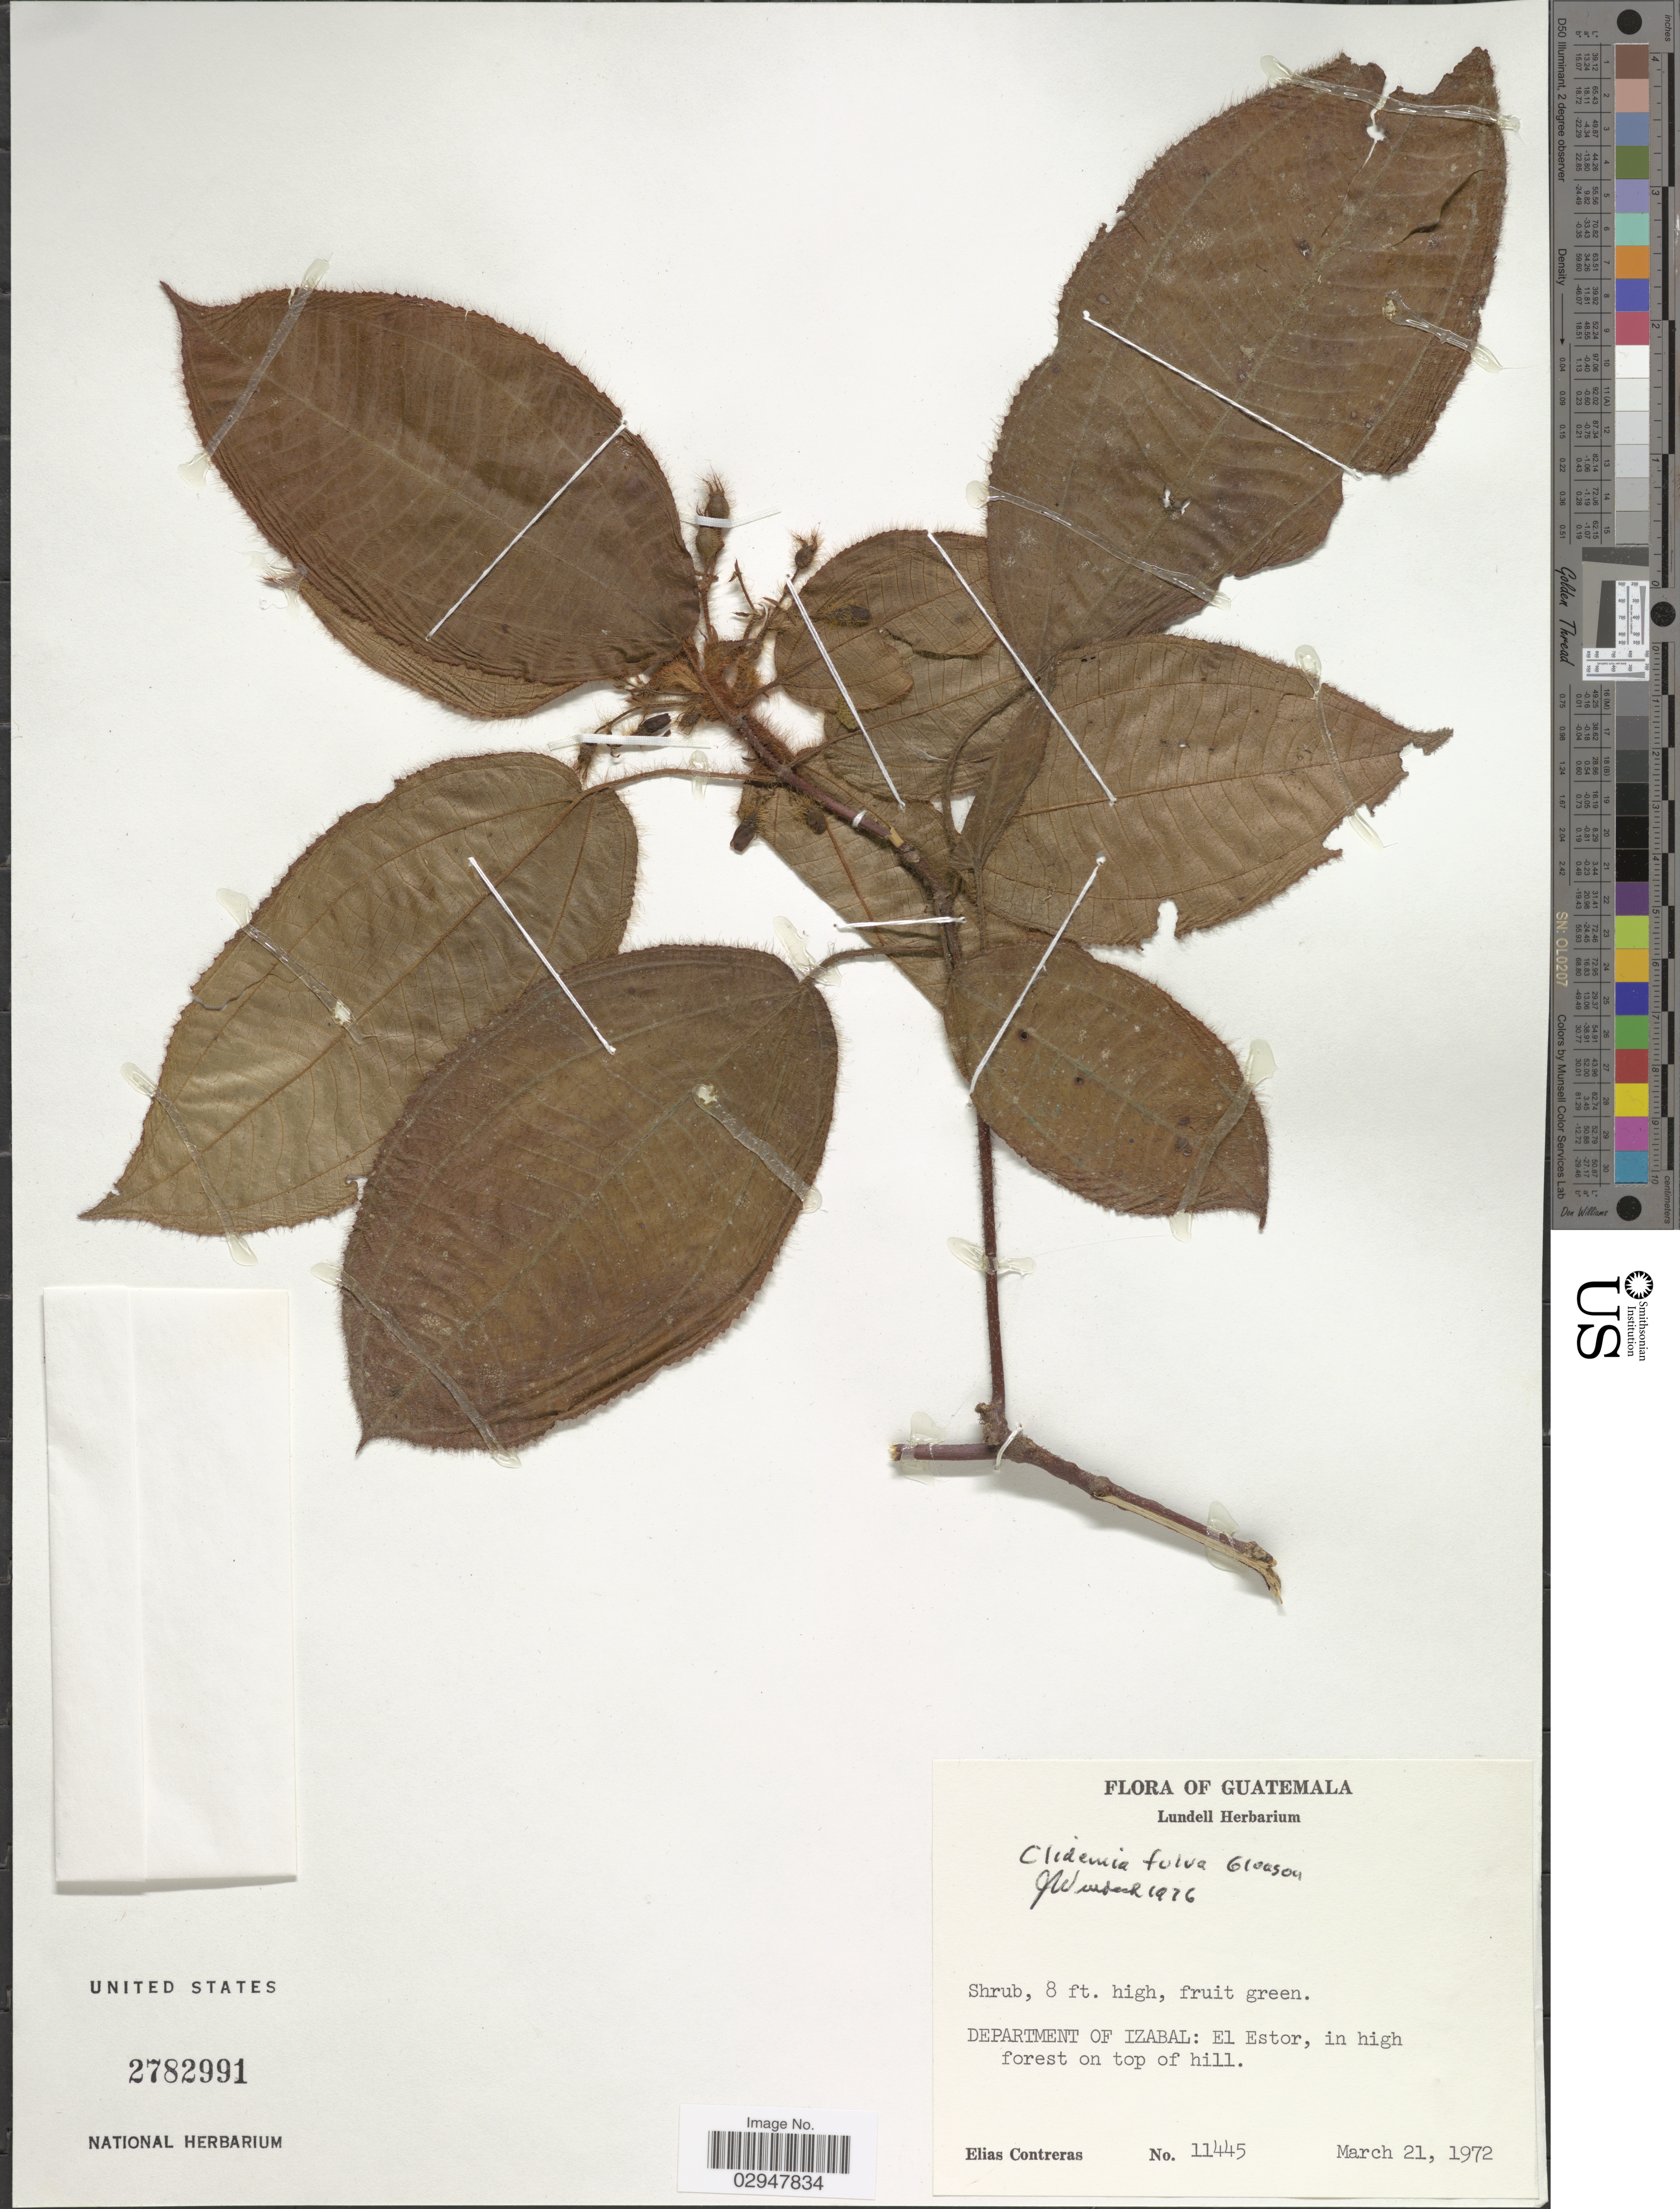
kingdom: Plantae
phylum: Tracheophyta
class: Magnoliopsida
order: Myrtales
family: Melastomataceae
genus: Clidemia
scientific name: Clidemia fulva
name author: Gleason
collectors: E. Contreras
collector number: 11445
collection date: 1972-03-21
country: Guatemala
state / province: Izabal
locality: Department of Izabal: El Estor, in high forest on top of hill.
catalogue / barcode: US 2782991